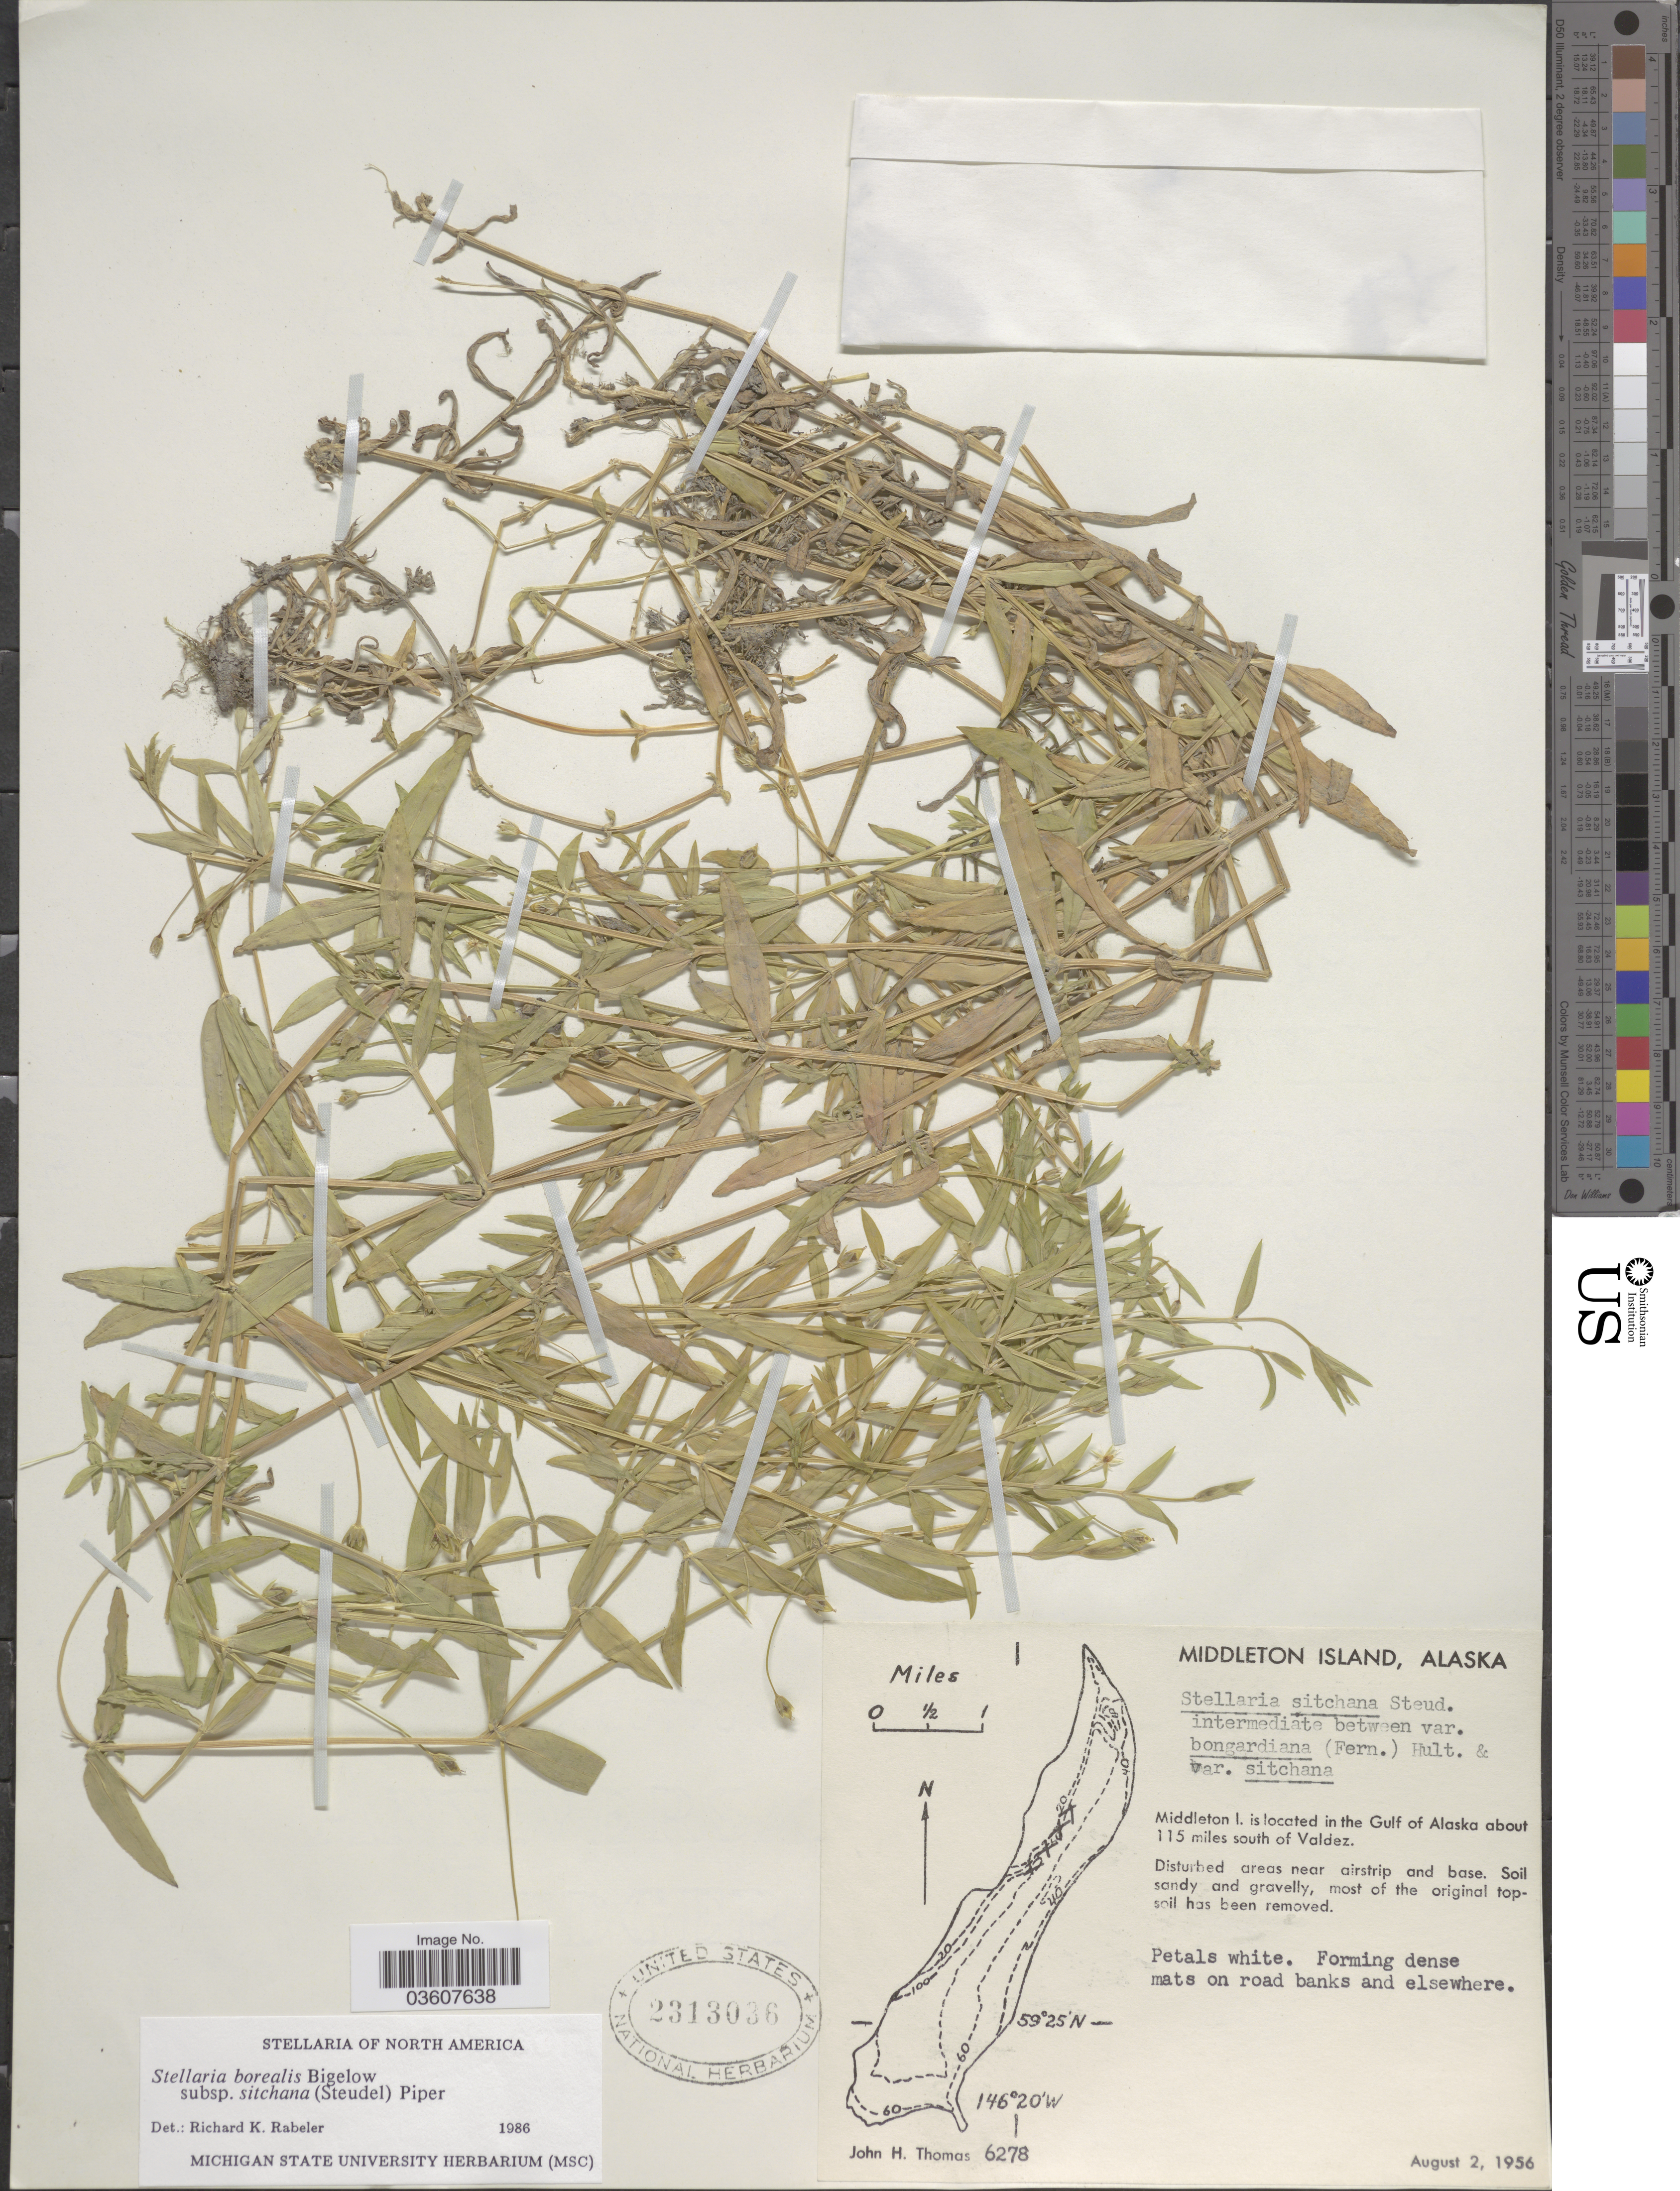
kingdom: Plantae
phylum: Tracheophyta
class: Magnoliopsida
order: Caryophyllales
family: Caryophyllaceae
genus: Stellaria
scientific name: Stellaria borealis subsp. sitchana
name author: (Steud.) Piper & Beattie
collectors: J. H. Thomas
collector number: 6278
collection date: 1956-08-02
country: United States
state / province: Alaska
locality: Middleton Island. Middle I is located in the Gulf of Alaska about 115 miles south of Valdez.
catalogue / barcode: US 2313036